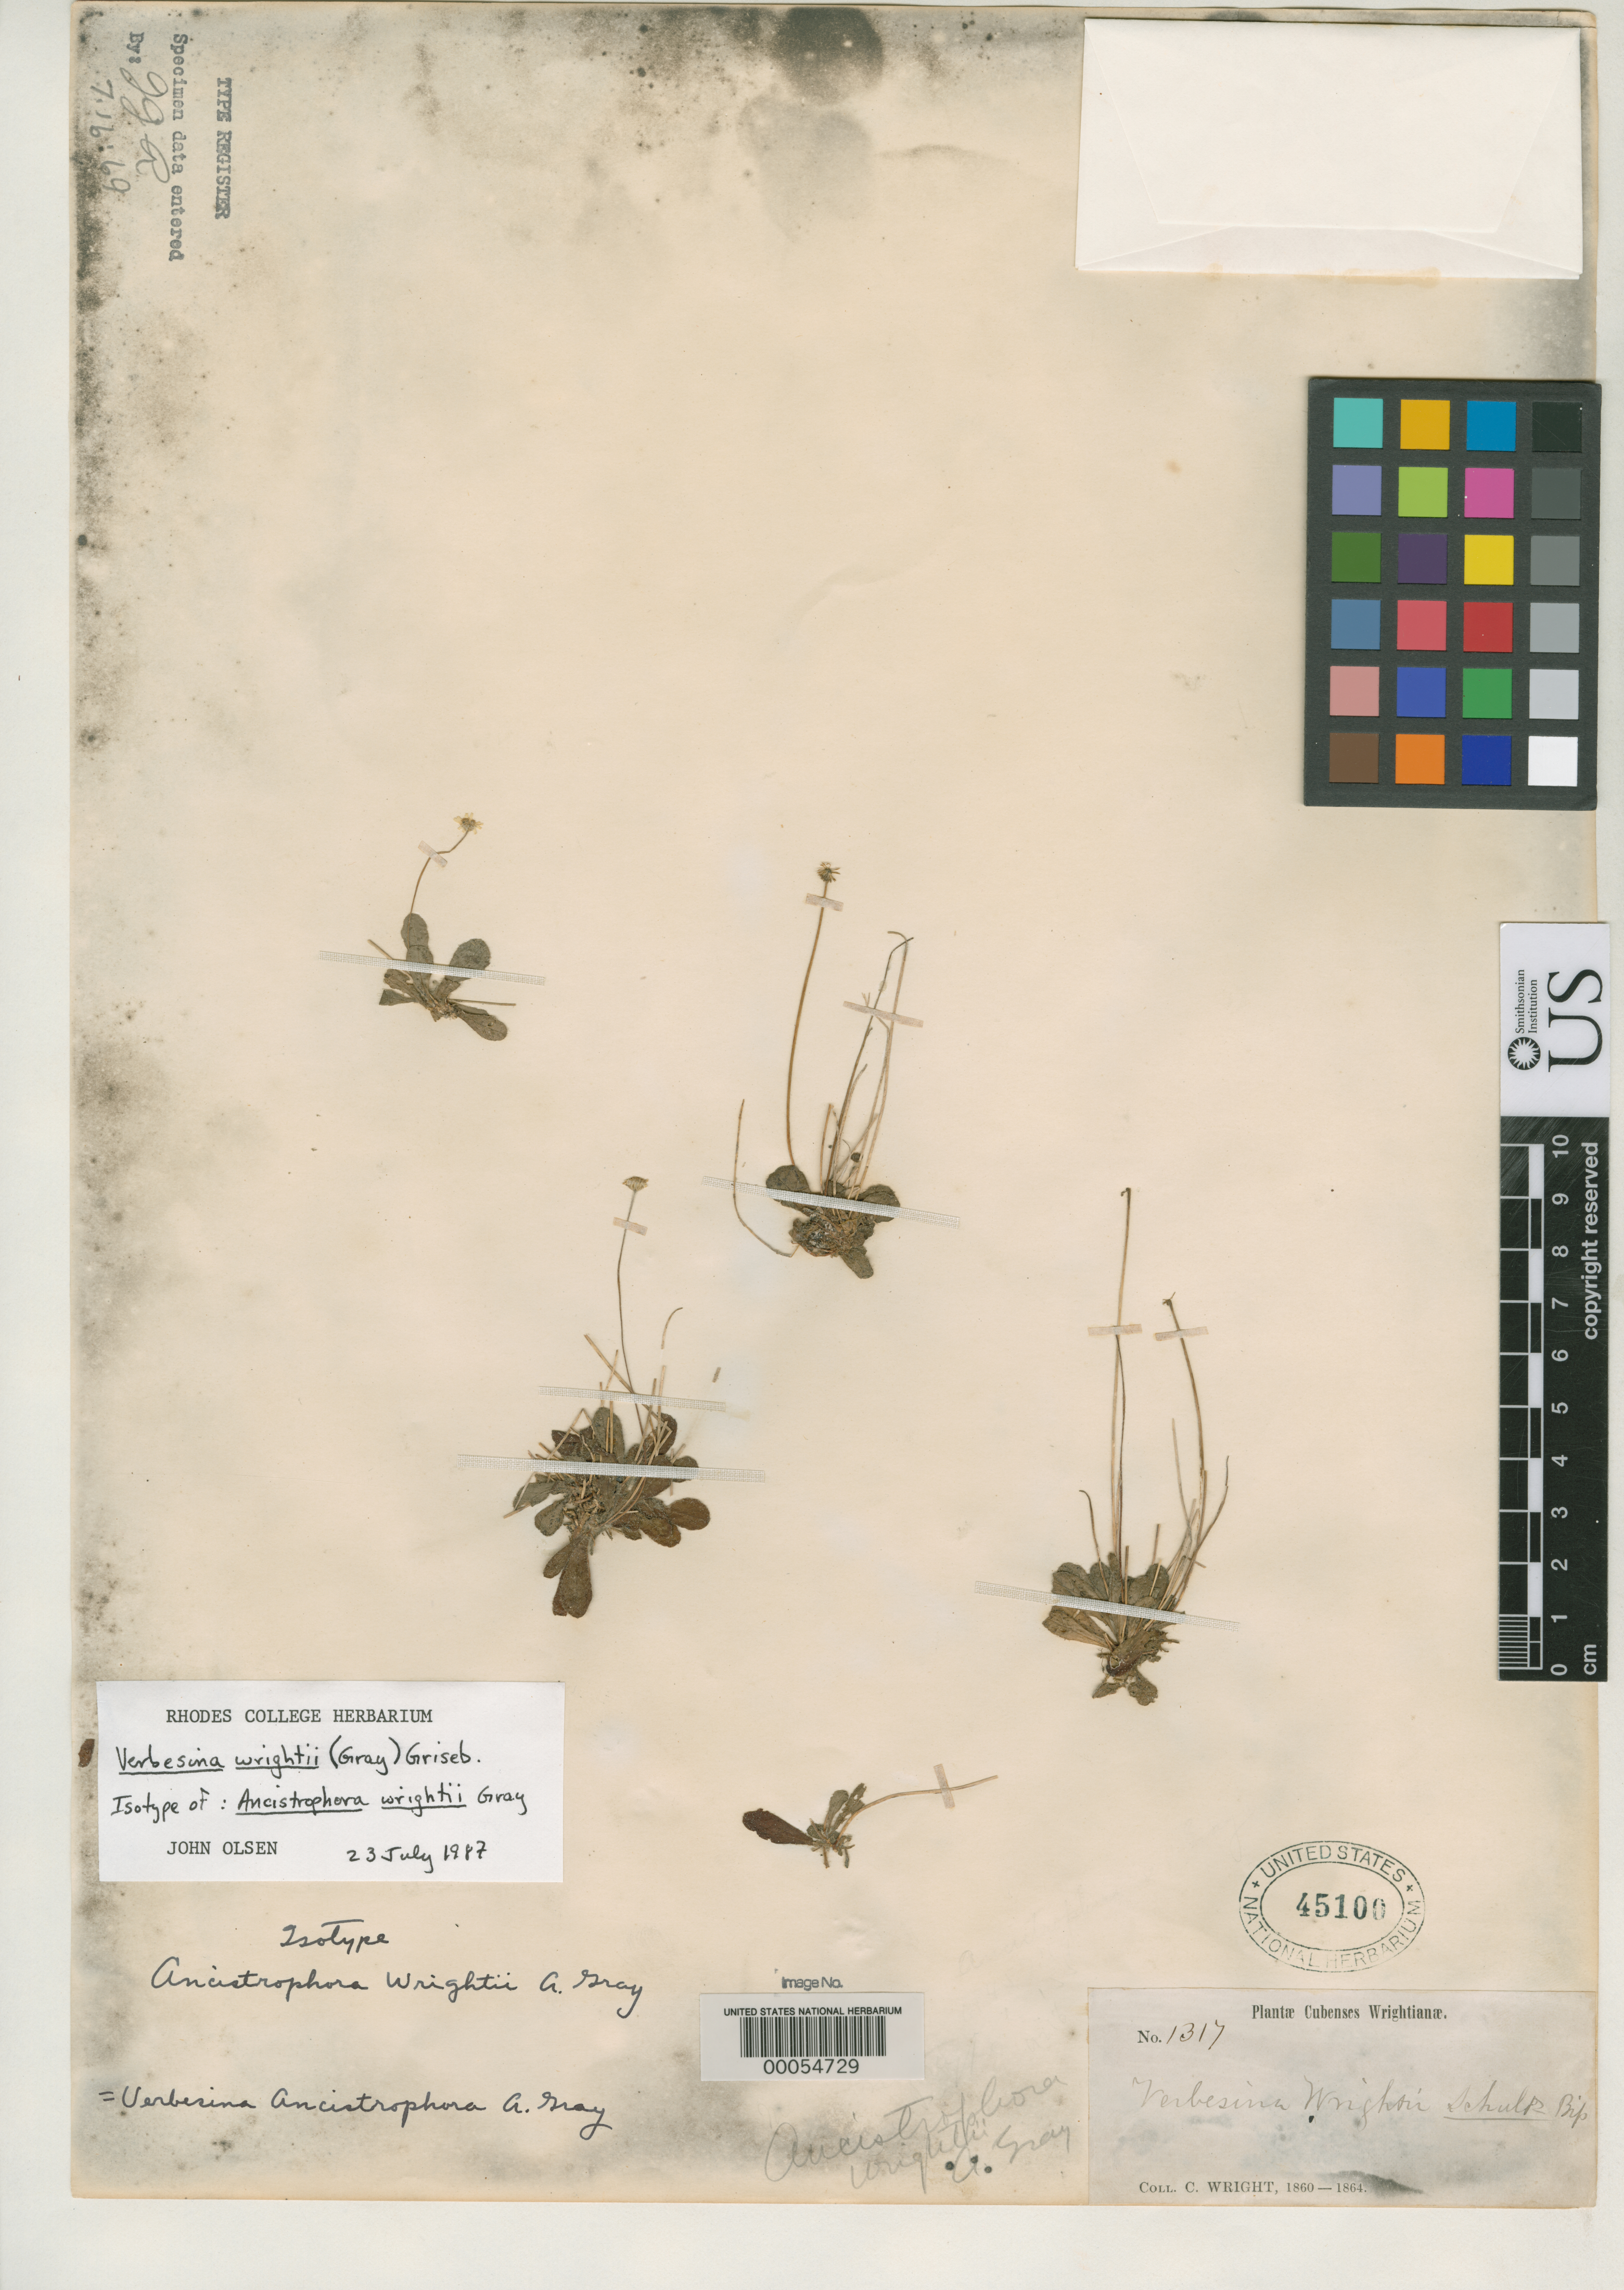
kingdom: Plantae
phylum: Tracheophyta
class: Magnoliopsida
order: Asterales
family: Asteraceae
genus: Ancistrophora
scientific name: Ancistrophora wrightii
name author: A. Gray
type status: Isotype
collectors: C. Wright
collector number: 1317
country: Cuba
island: Greater Antilles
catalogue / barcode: US 45100